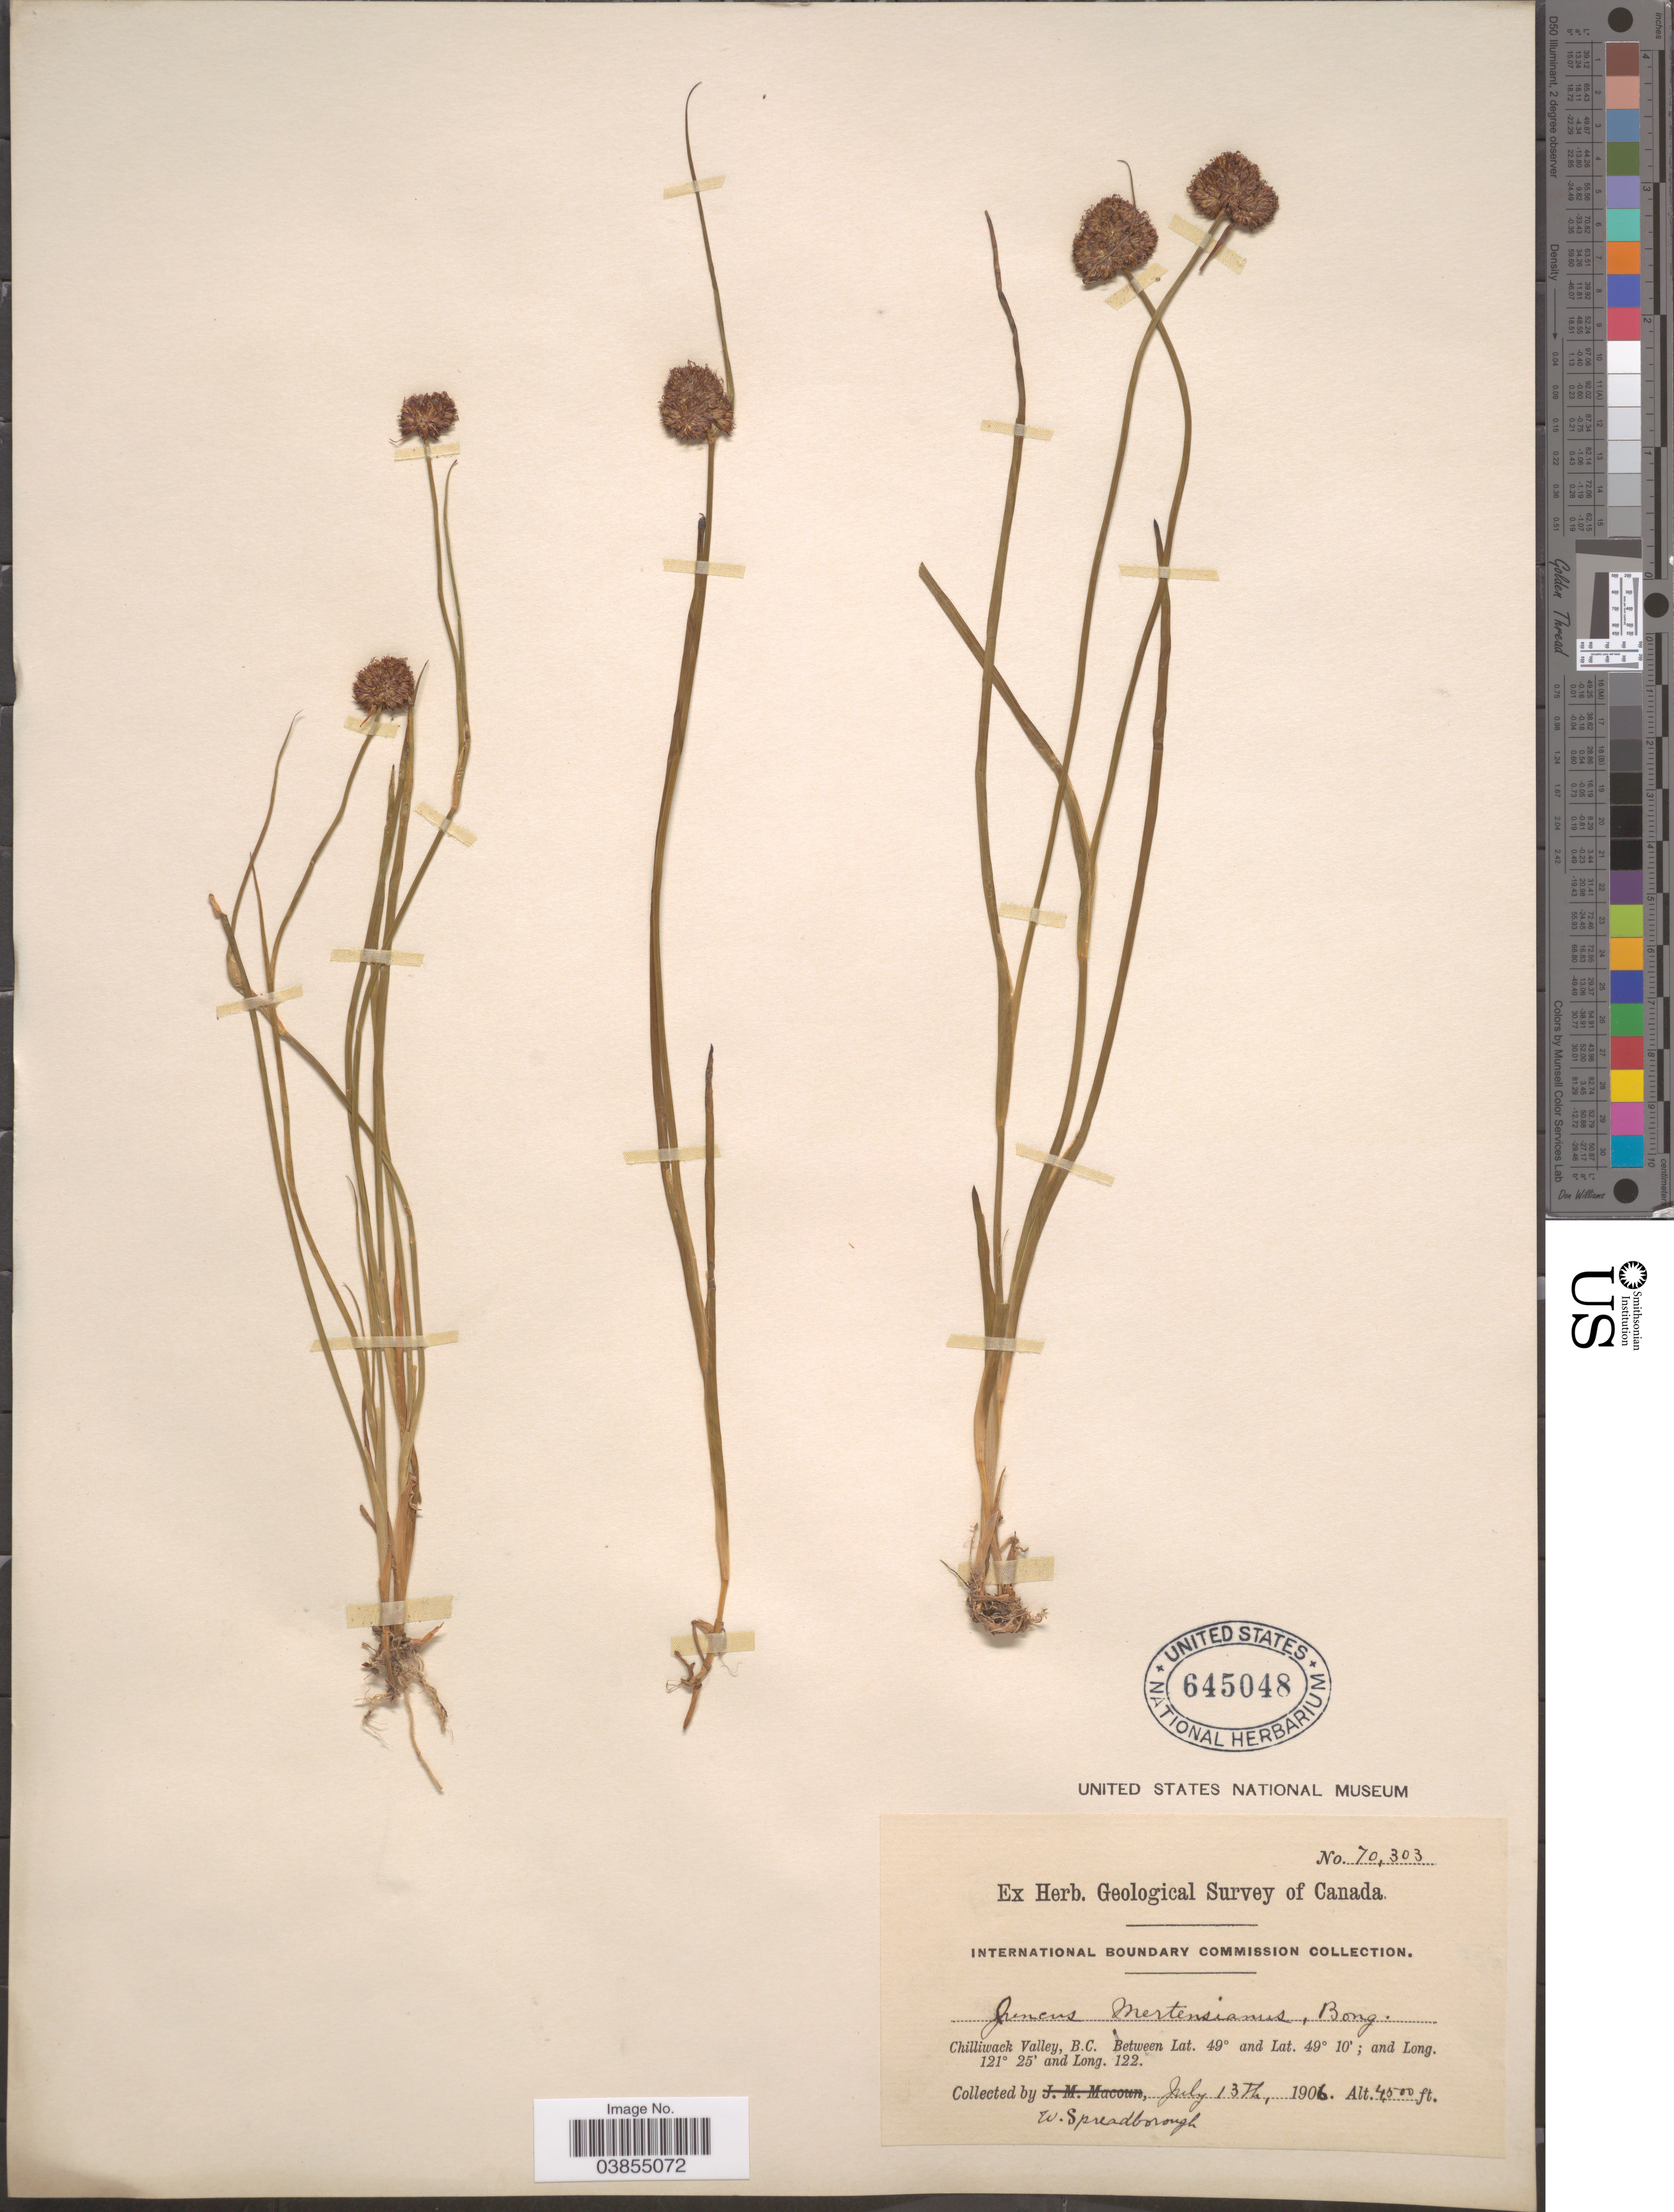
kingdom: Plantae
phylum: Tracheophyta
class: Liliopsida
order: Poales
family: Juncaceae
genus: Juncus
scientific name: Juncus mertensianus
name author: Bong.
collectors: W. Spreadborough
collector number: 70303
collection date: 1906-07-13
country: Canada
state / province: British Columbia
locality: International Boundary Commission [unsure placement] Chilliwack Valley.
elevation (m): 1372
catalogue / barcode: US 645048